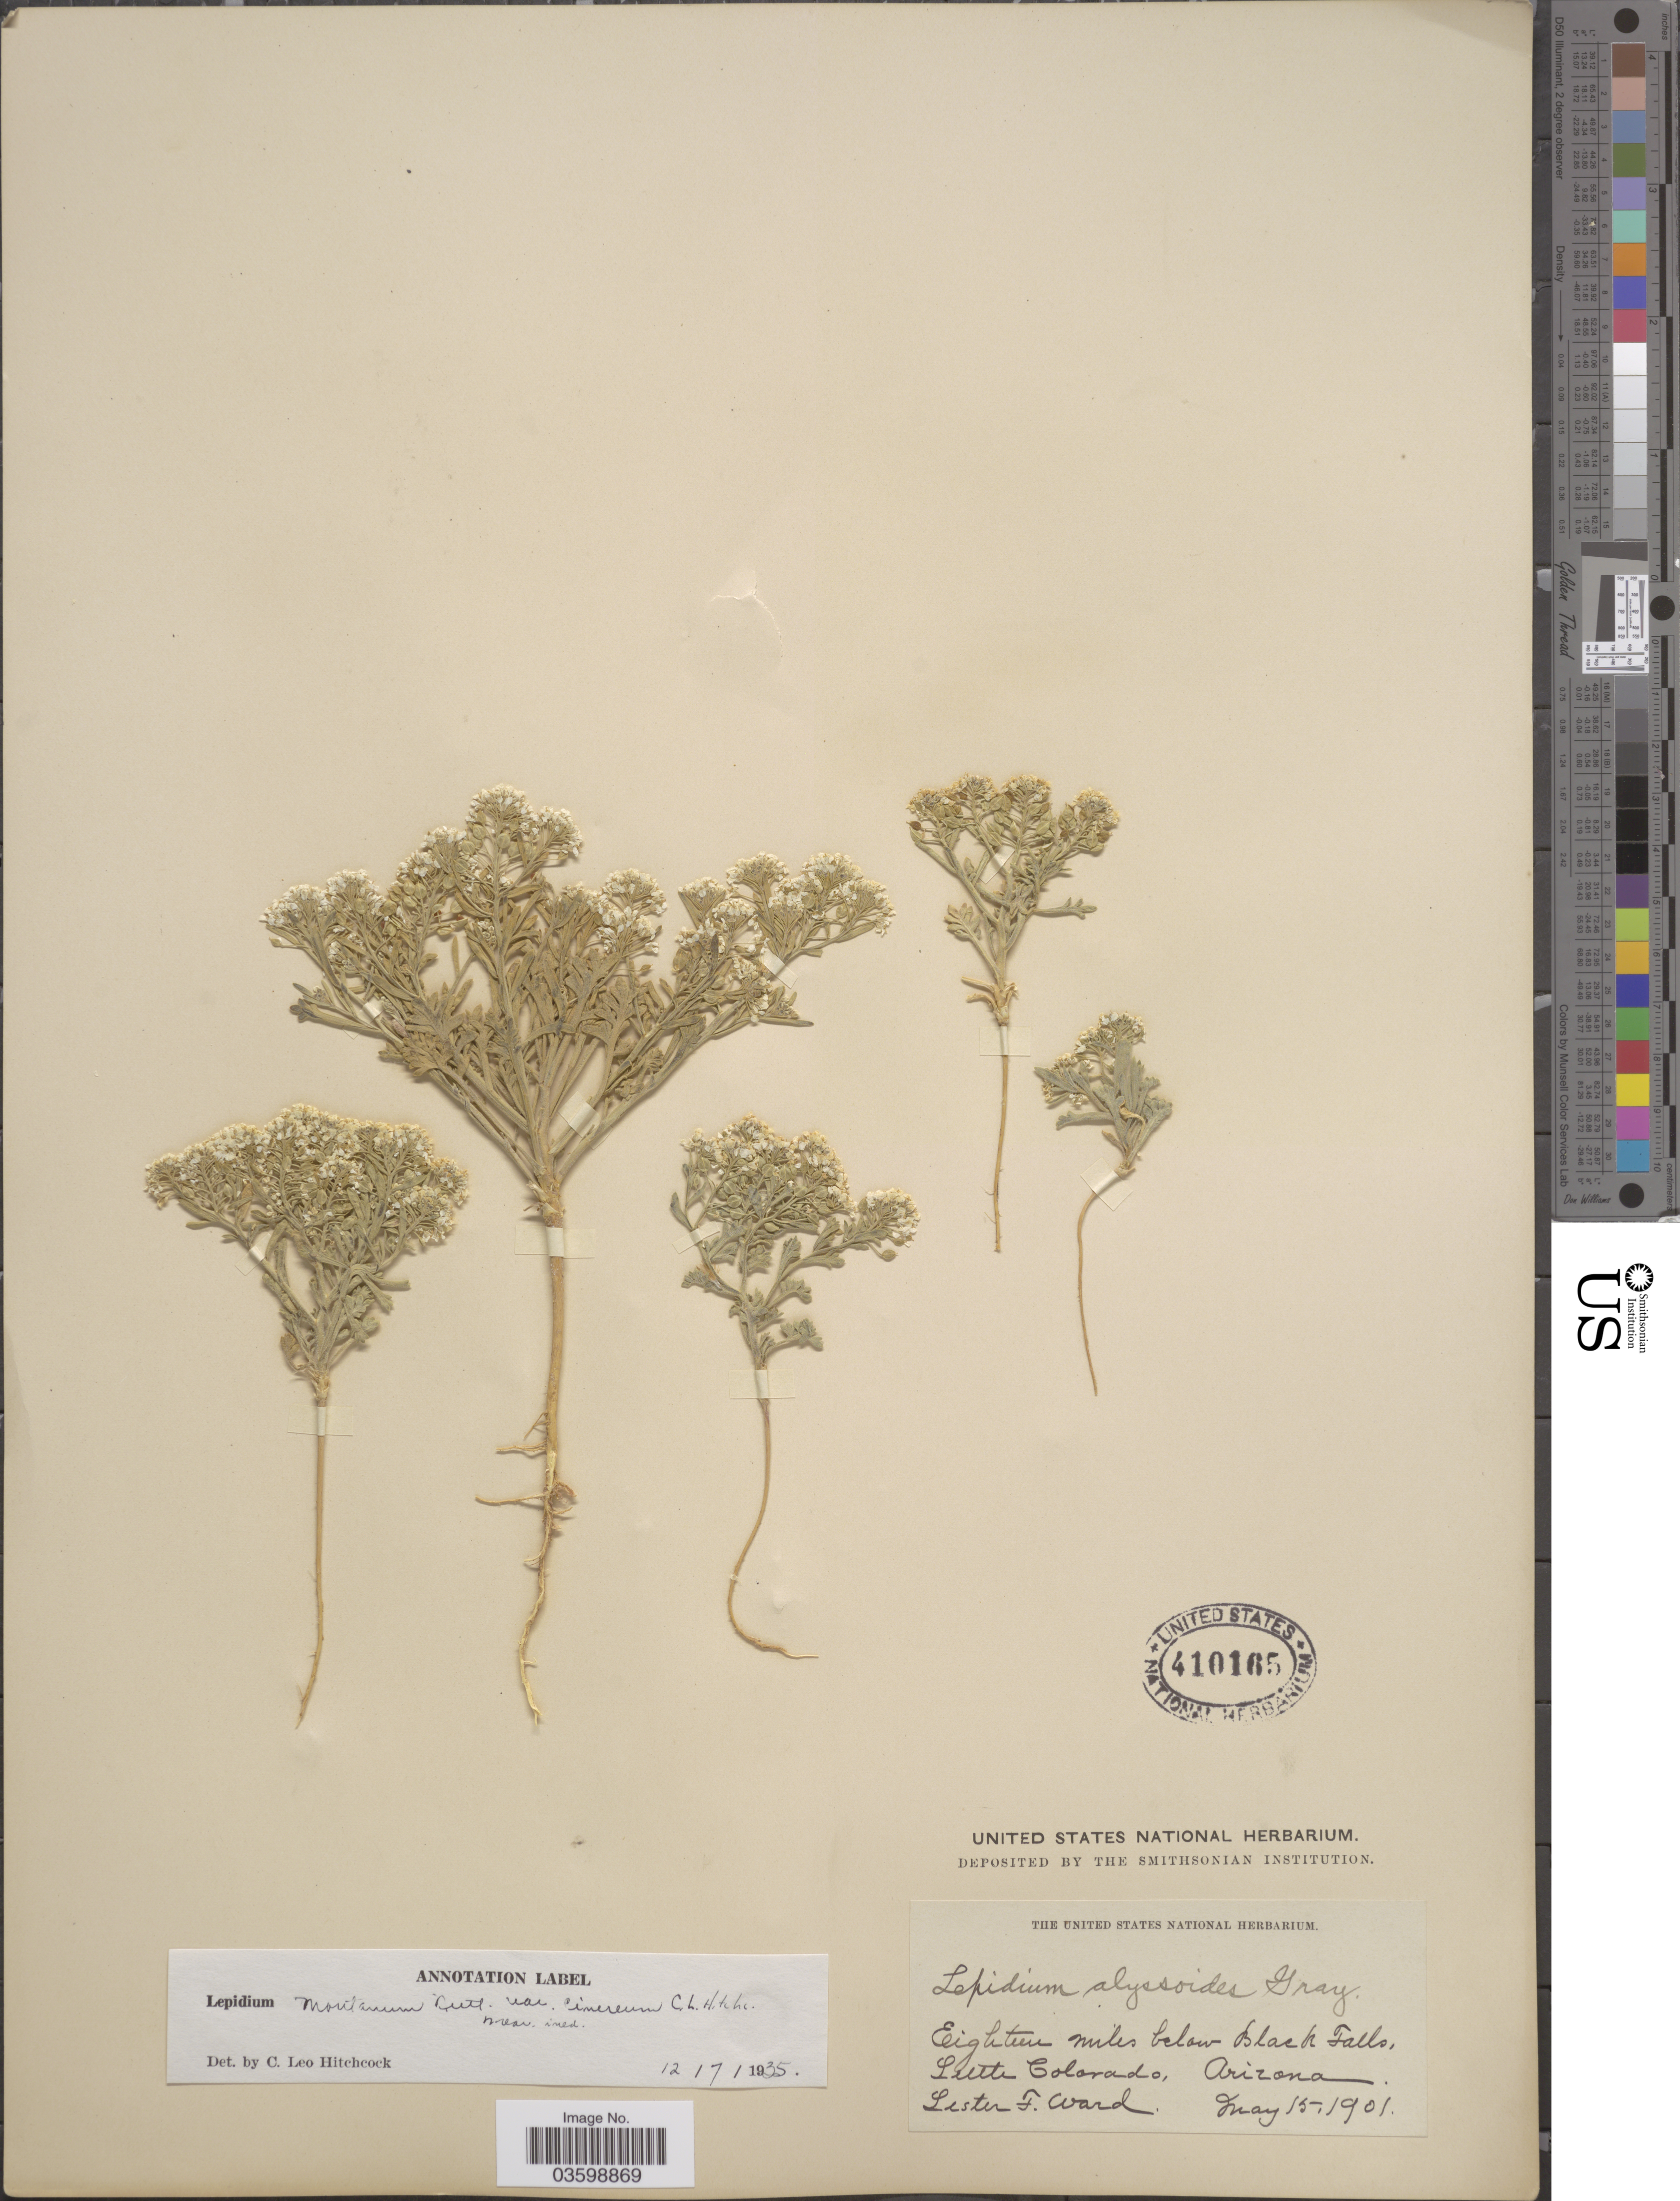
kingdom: Plantae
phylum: Tracheophyta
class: Magnoliopsida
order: Brassicales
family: Brassicaceae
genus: Lepidium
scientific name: Lepidium montanum f. cinereum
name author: C.L. Hitchc.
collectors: L. F. Ward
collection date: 1901-05-15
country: United States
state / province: Arizona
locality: Eighteen miles below Black Falls, Little Colorado.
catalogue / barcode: US 410165